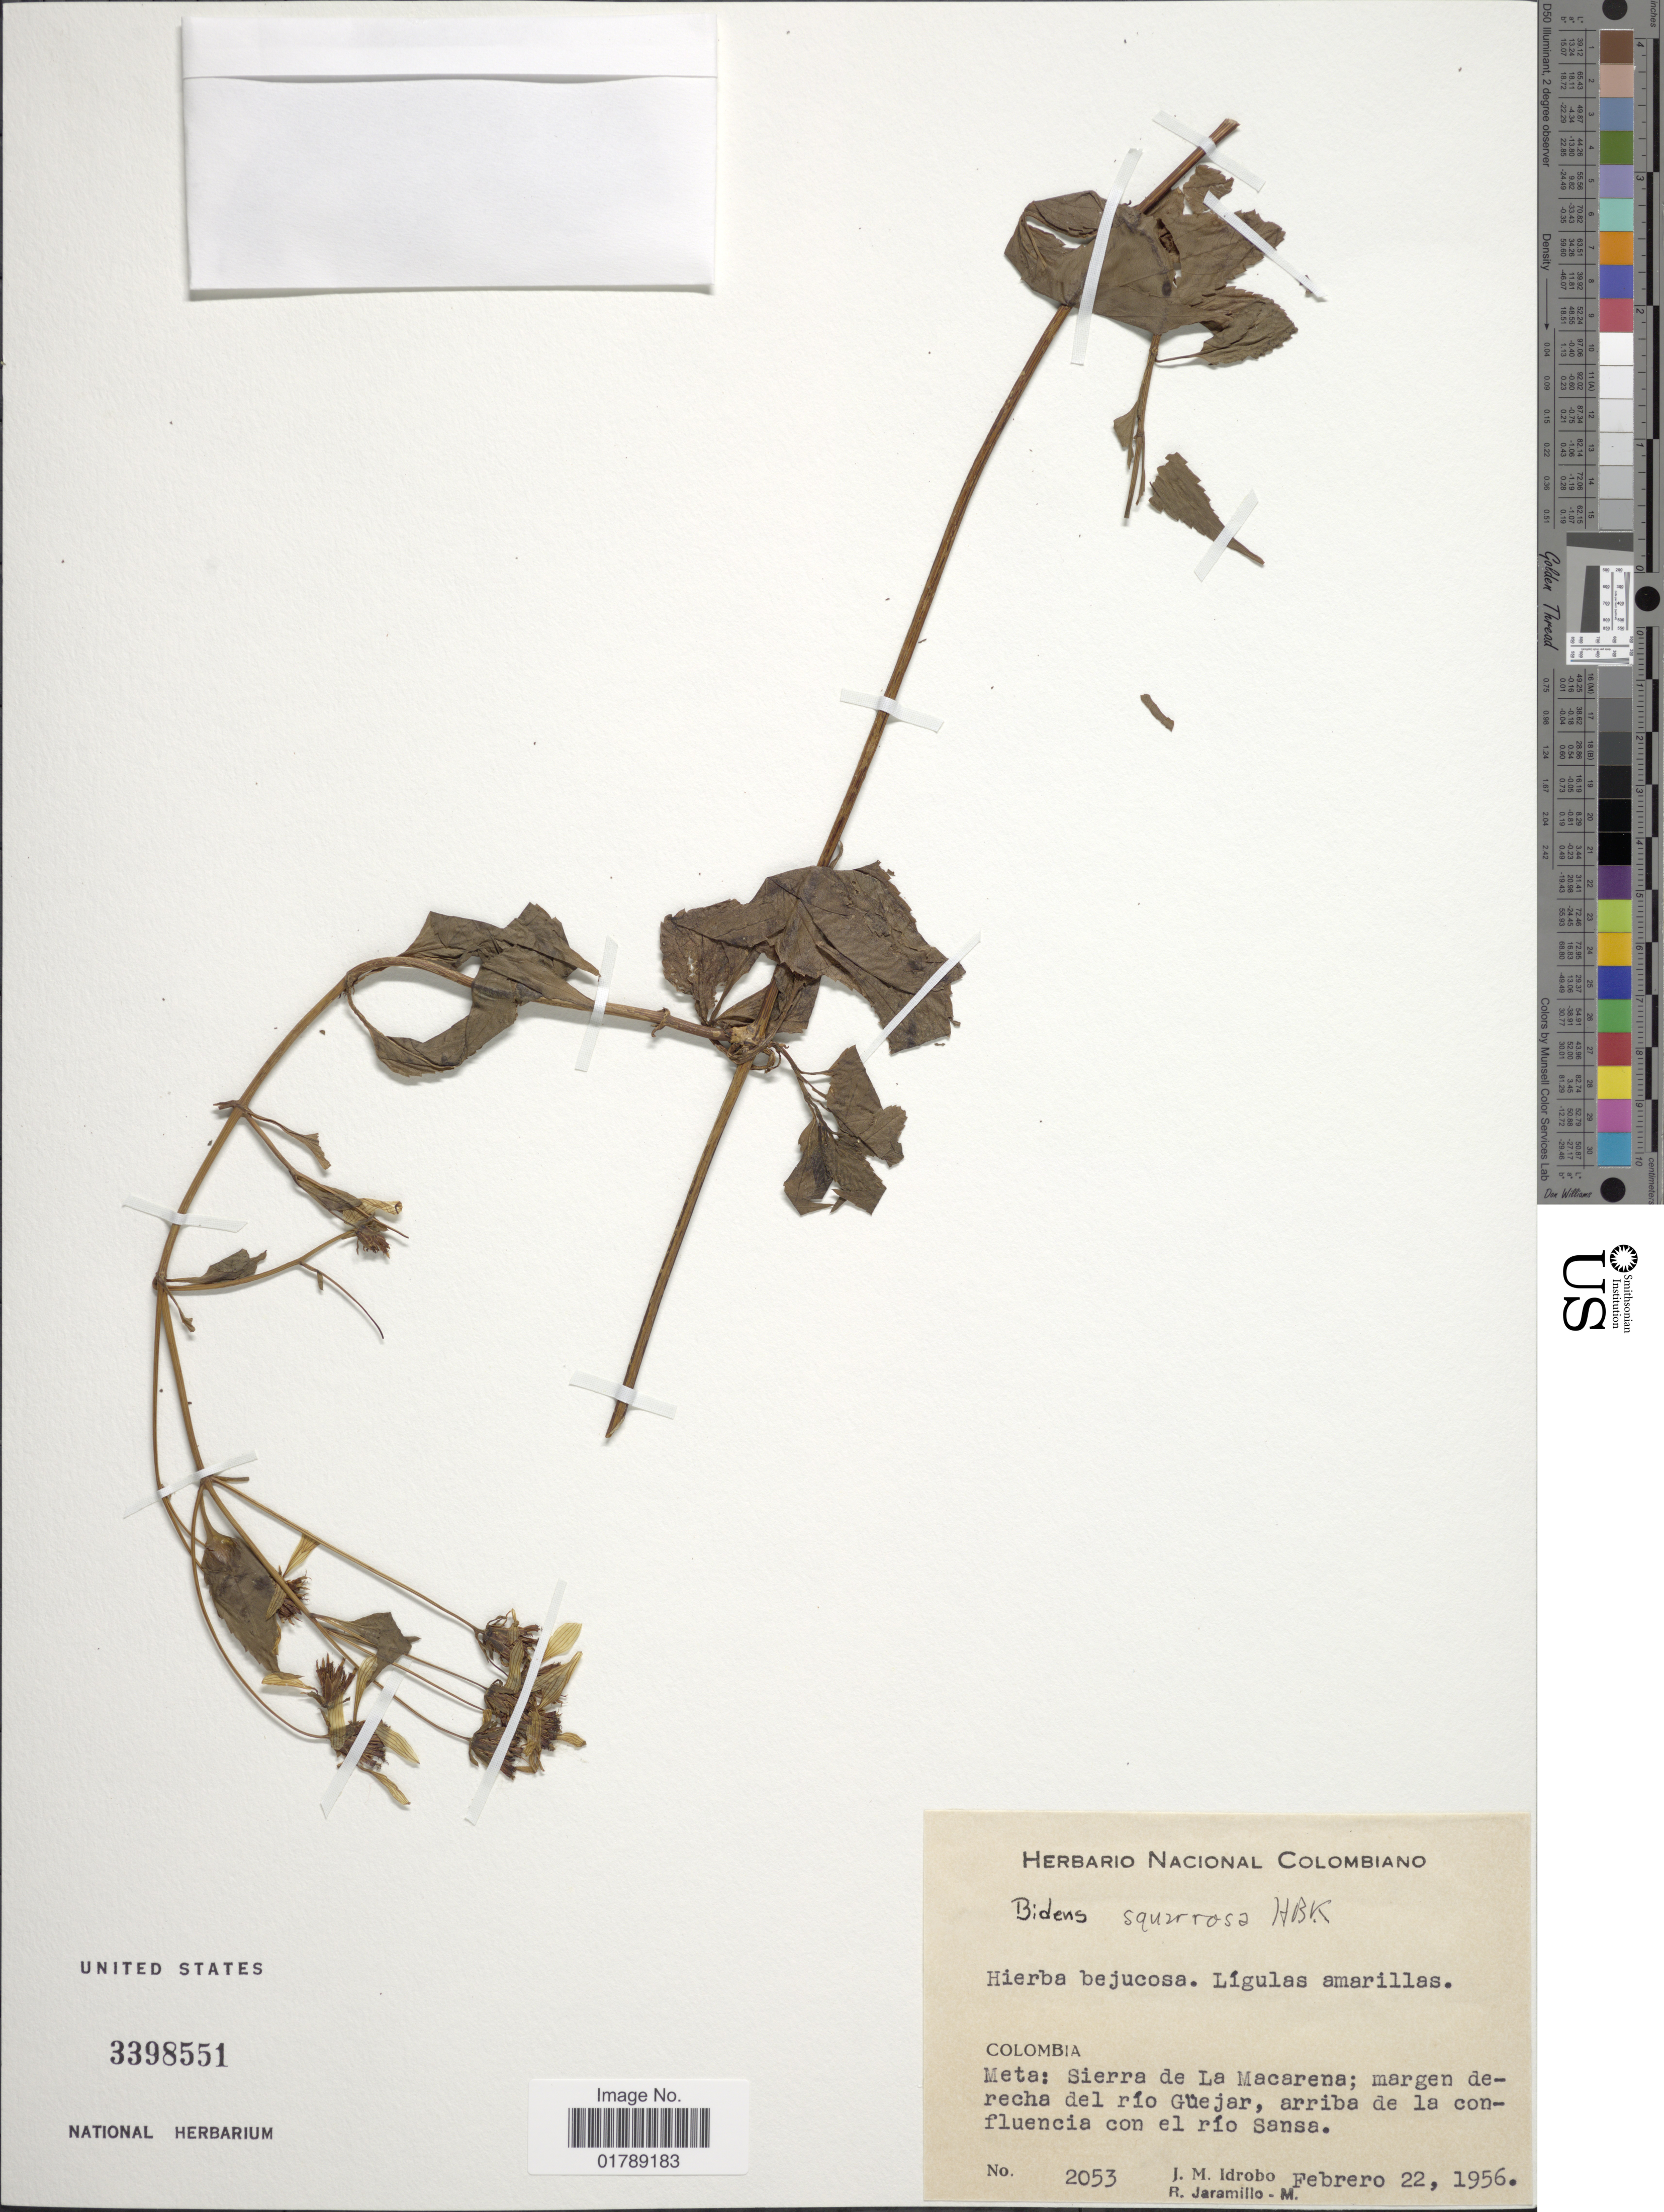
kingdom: Plantae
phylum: Tracheophyta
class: Magnoliopsida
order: Asterales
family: Asteraceae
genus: Bidens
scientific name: Bidens squarrosa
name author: Kunth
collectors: J. M. Idrobo & R. Jaramillo M.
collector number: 2053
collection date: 1956-02-22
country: Colombia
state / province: Meta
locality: Sierra de La Macarena; margen derecha del río Güejar, arriba de la confluencia con el río Sanse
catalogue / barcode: US 3398551